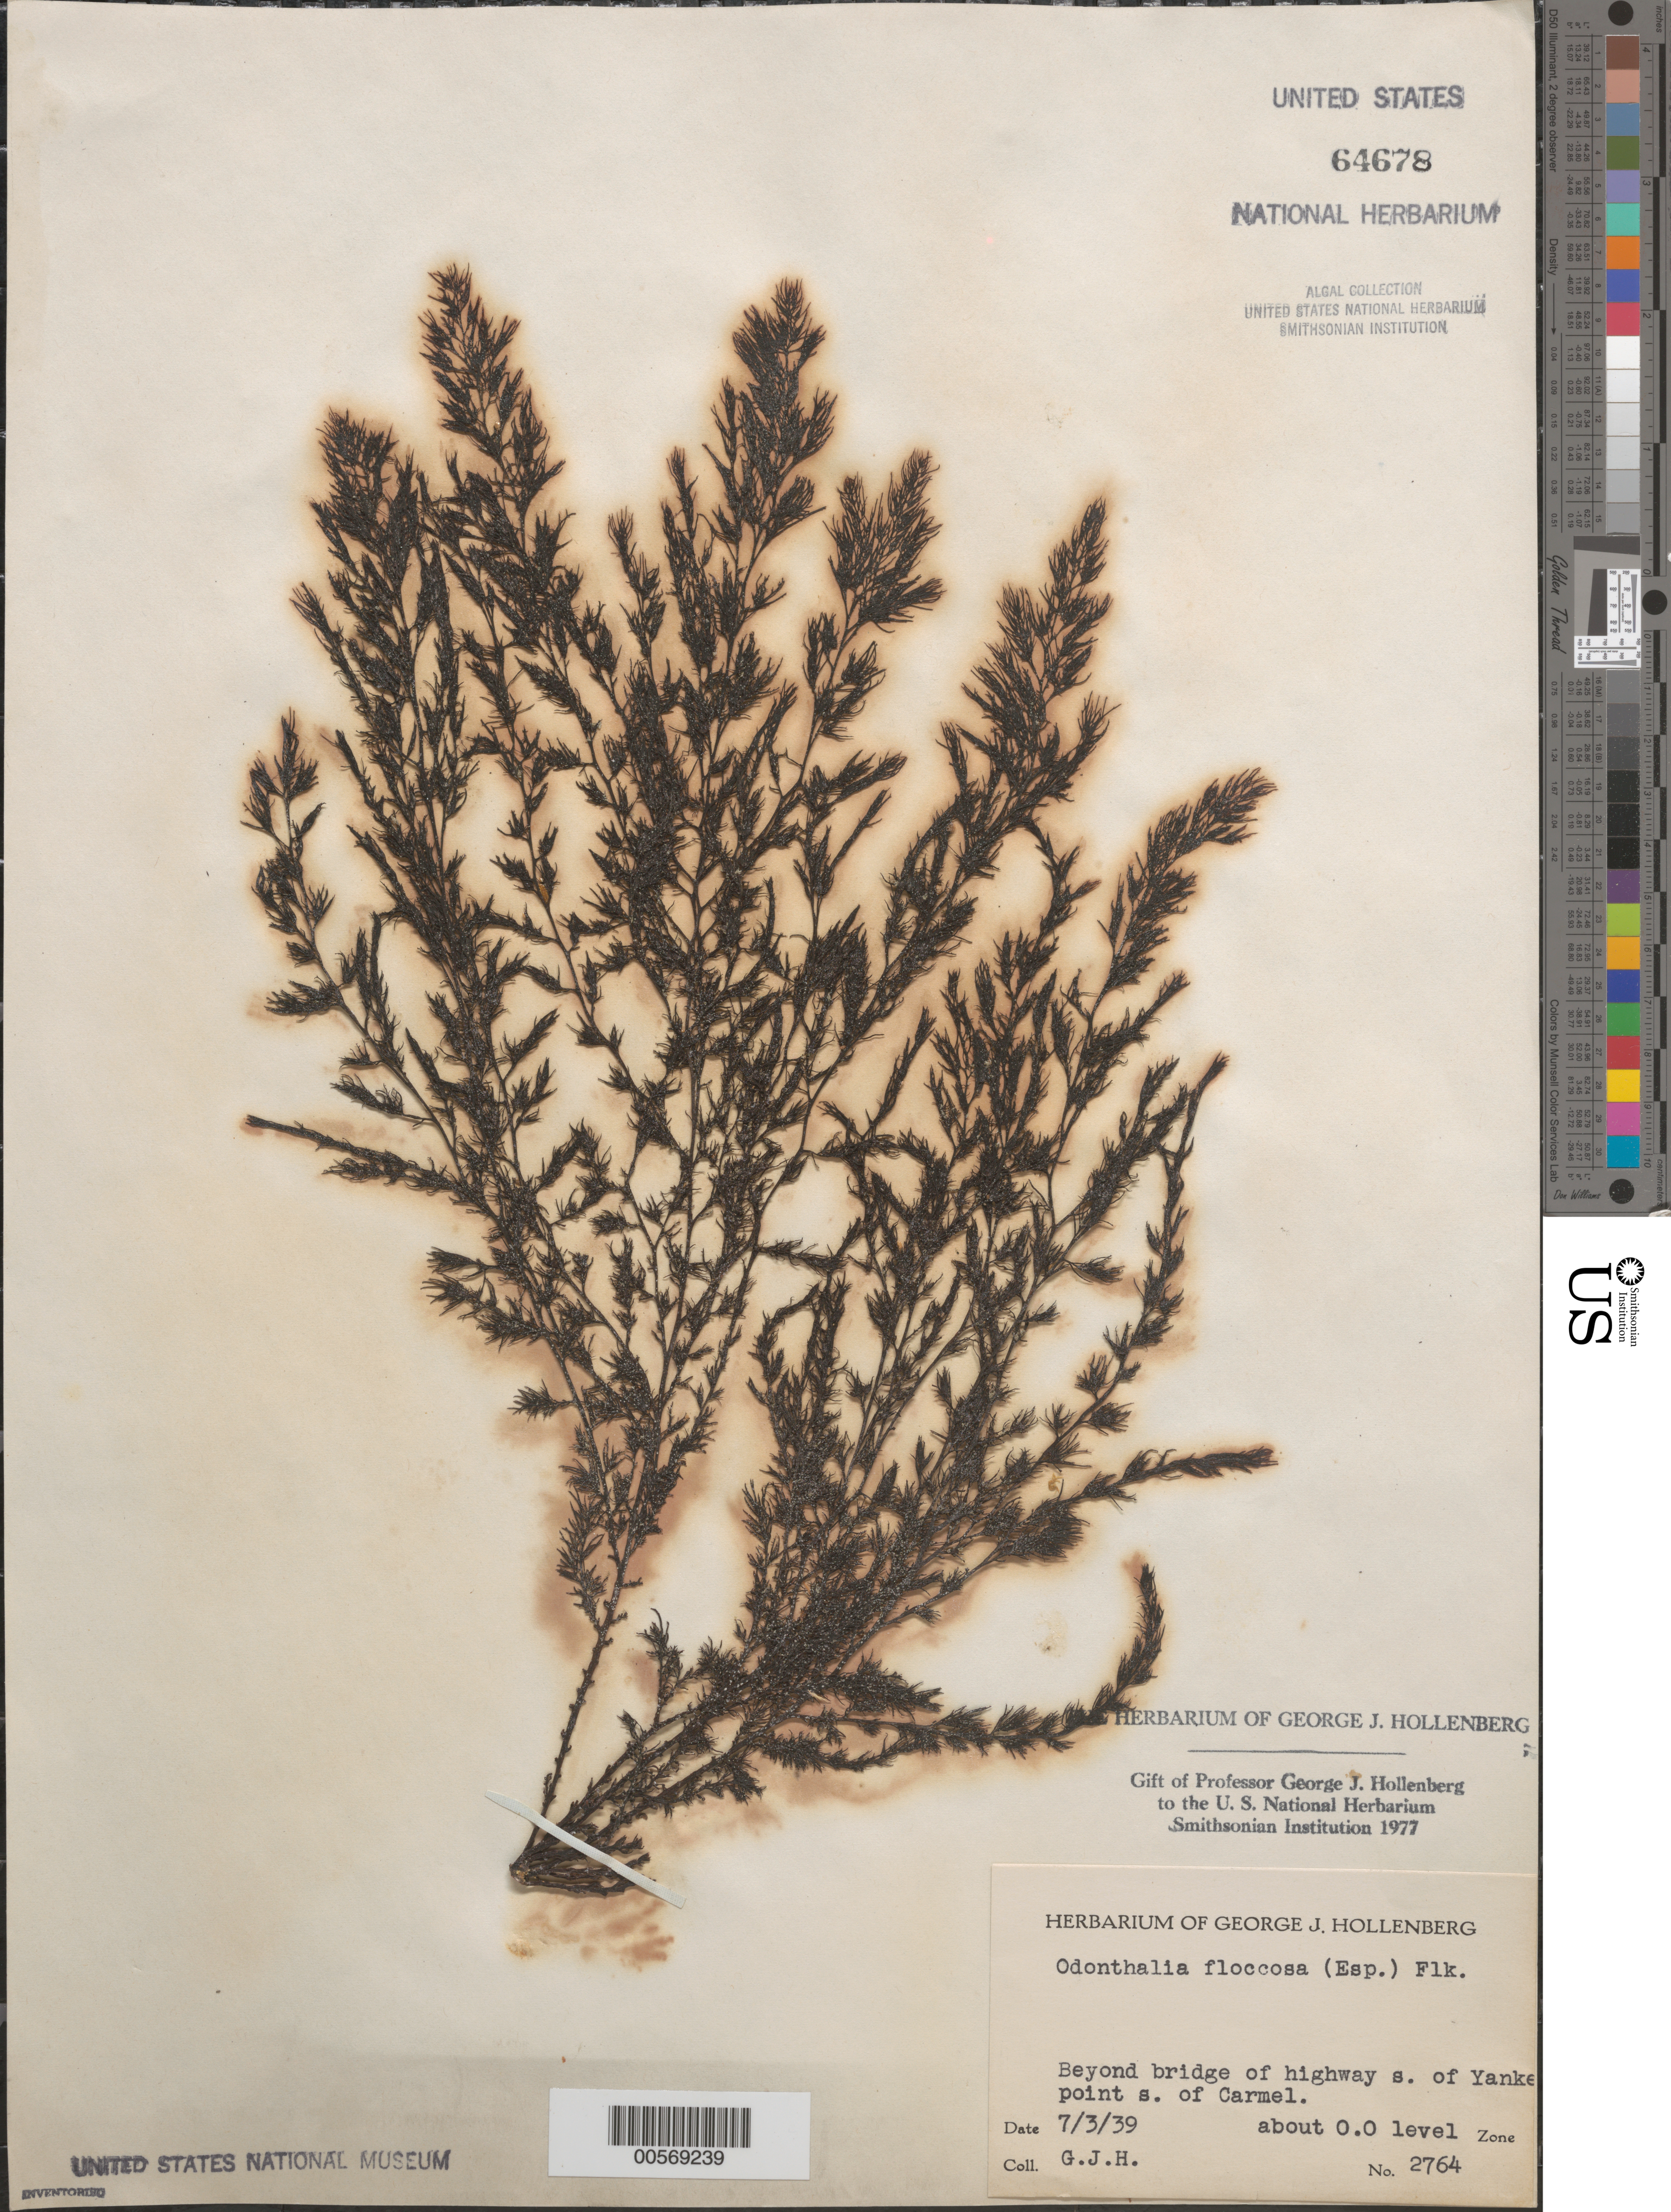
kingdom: Plantae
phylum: Rhodophyta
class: Florideophyceae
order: Ceramiales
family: Rhodomelaceae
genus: Odonthalia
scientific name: Odonthalia floccosa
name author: (Esper) Falkenb.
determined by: Hollenberg, George J.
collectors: G. Hollenberg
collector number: GJH 2764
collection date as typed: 03 Jul 1939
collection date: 1939-07-03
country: United States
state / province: California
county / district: Monterey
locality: South of Yankee Point, south of Carmel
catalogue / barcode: US 64678